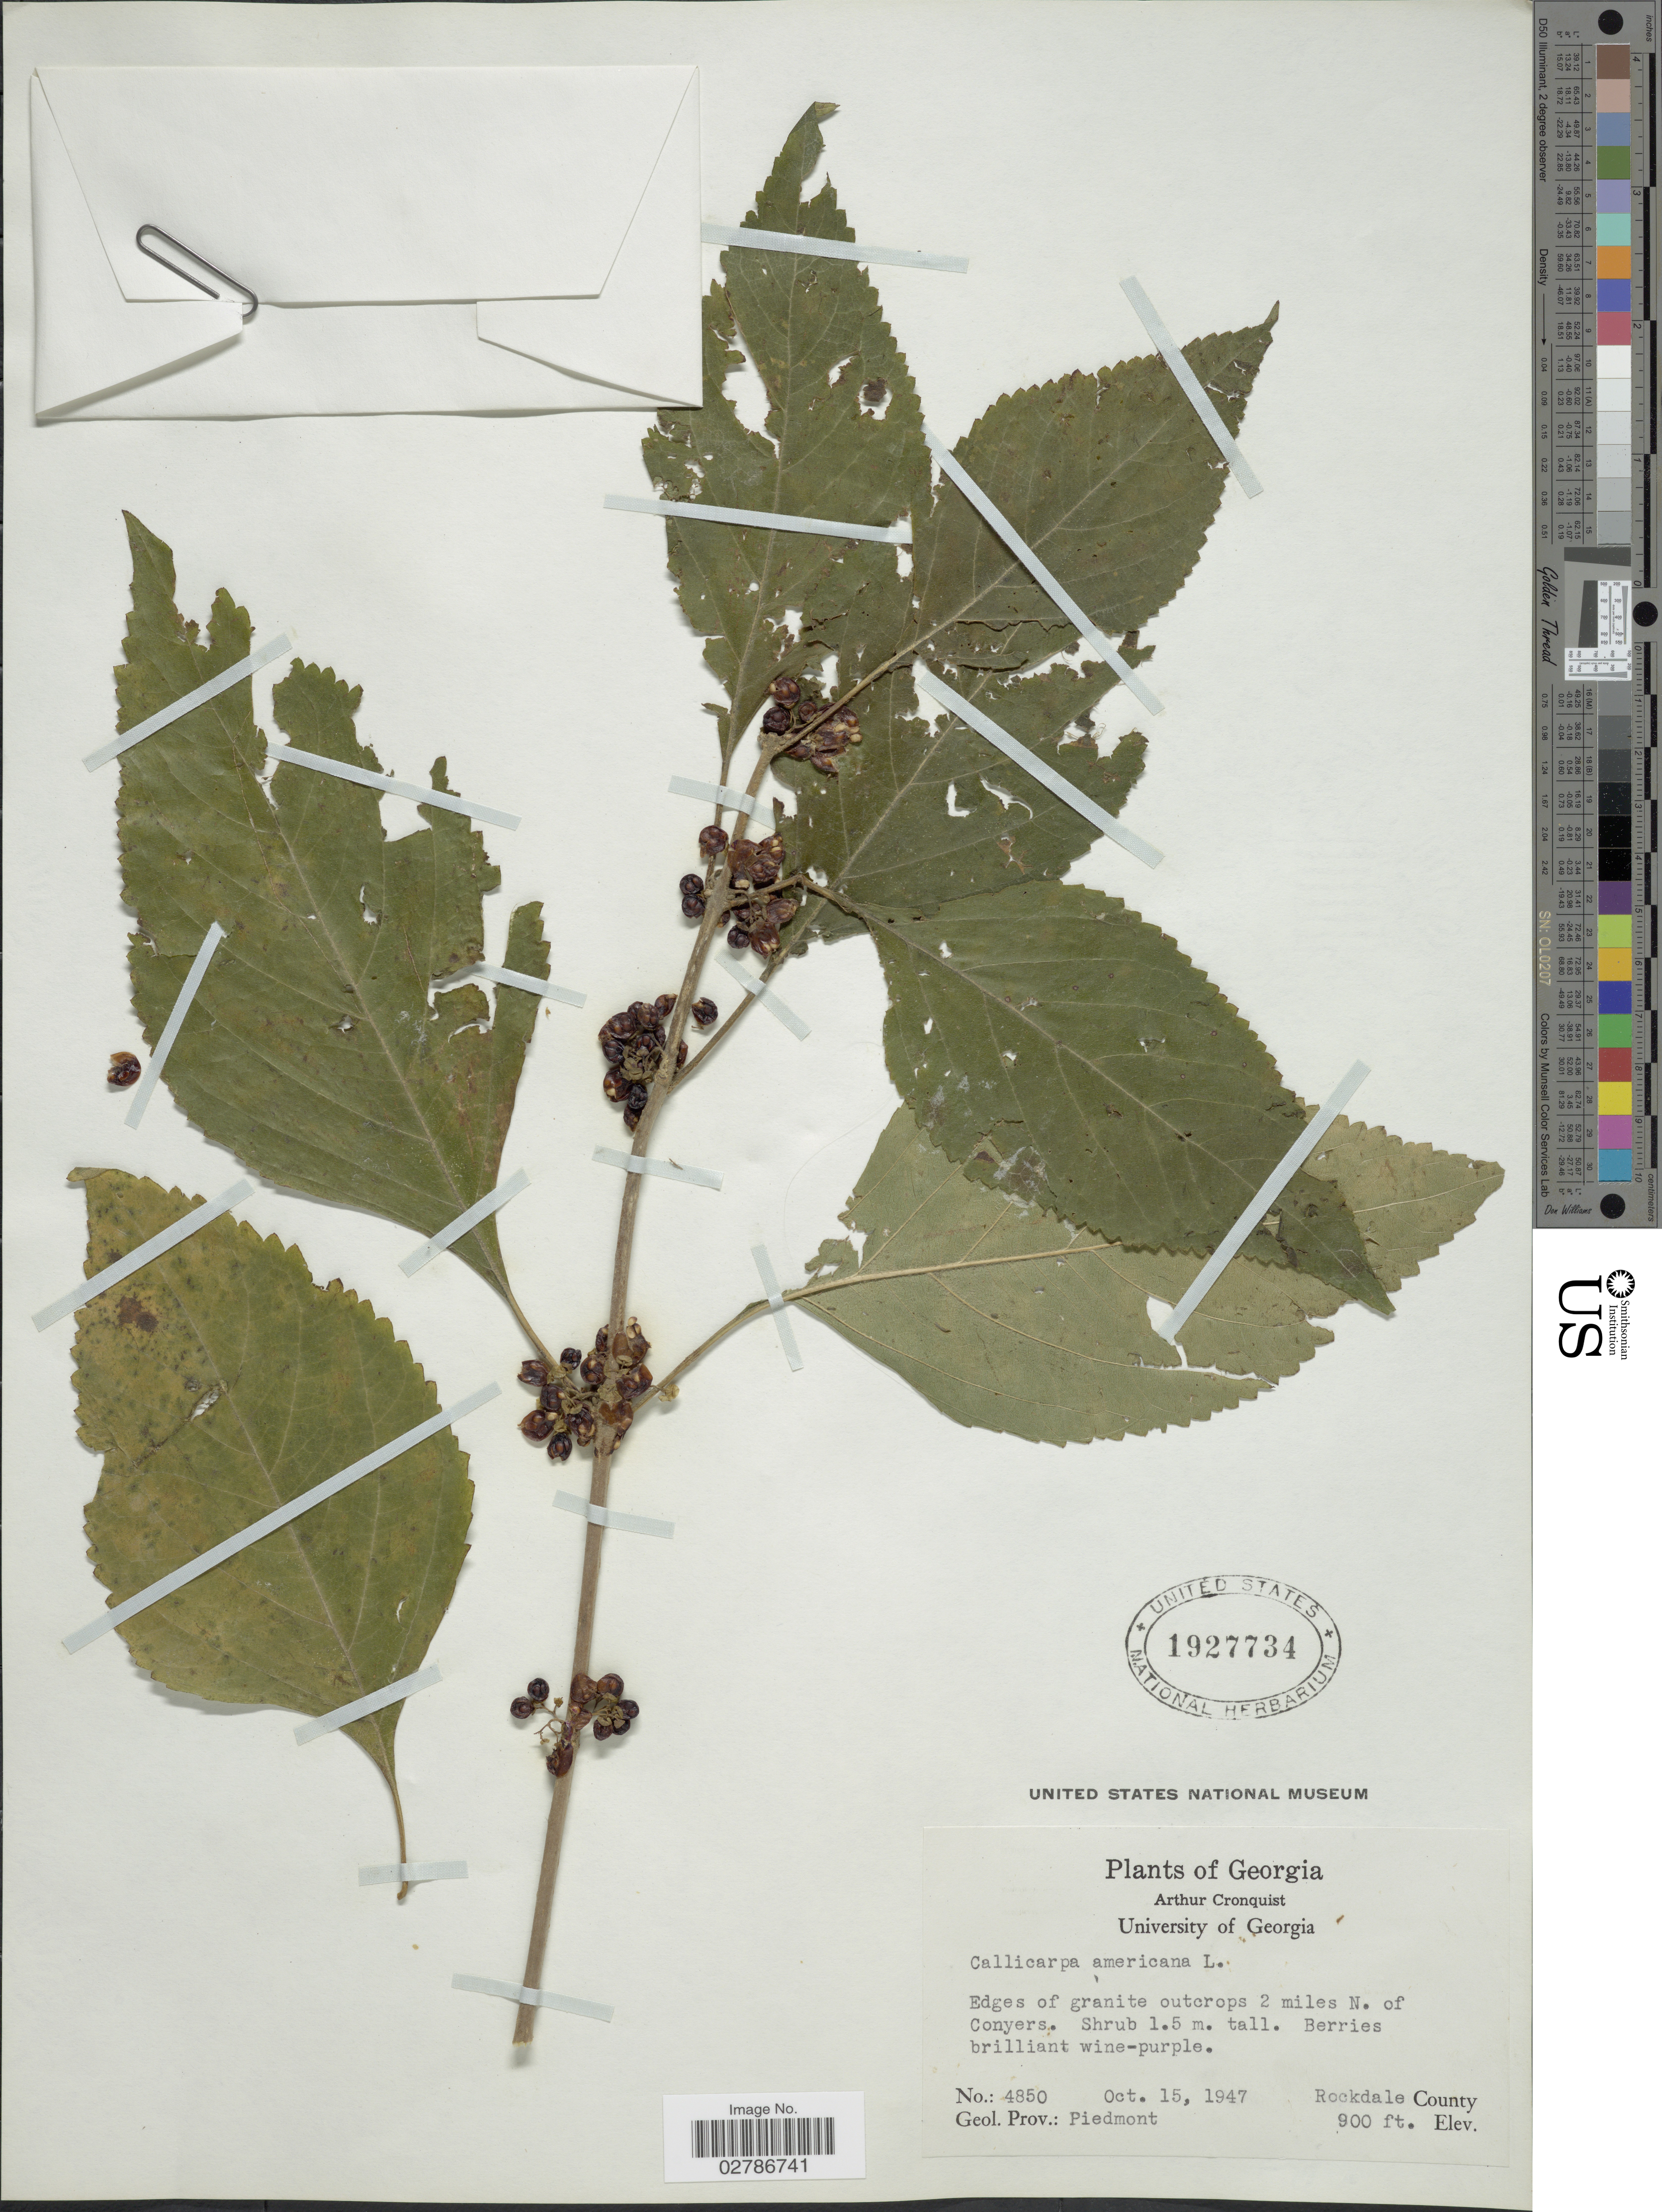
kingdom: Plantae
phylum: Tracheophyta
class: Magnoliopsida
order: Lamiales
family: Lamiaceae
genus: Callicarpa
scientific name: Callicarpa americana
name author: L.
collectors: A. J. Cronquist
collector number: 4850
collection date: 1947-10-15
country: United States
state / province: Georgia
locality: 2 miles N. of Conyers. Rockdale County. Geol.Prov.: Piedmont.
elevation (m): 274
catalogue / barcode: US 1927734